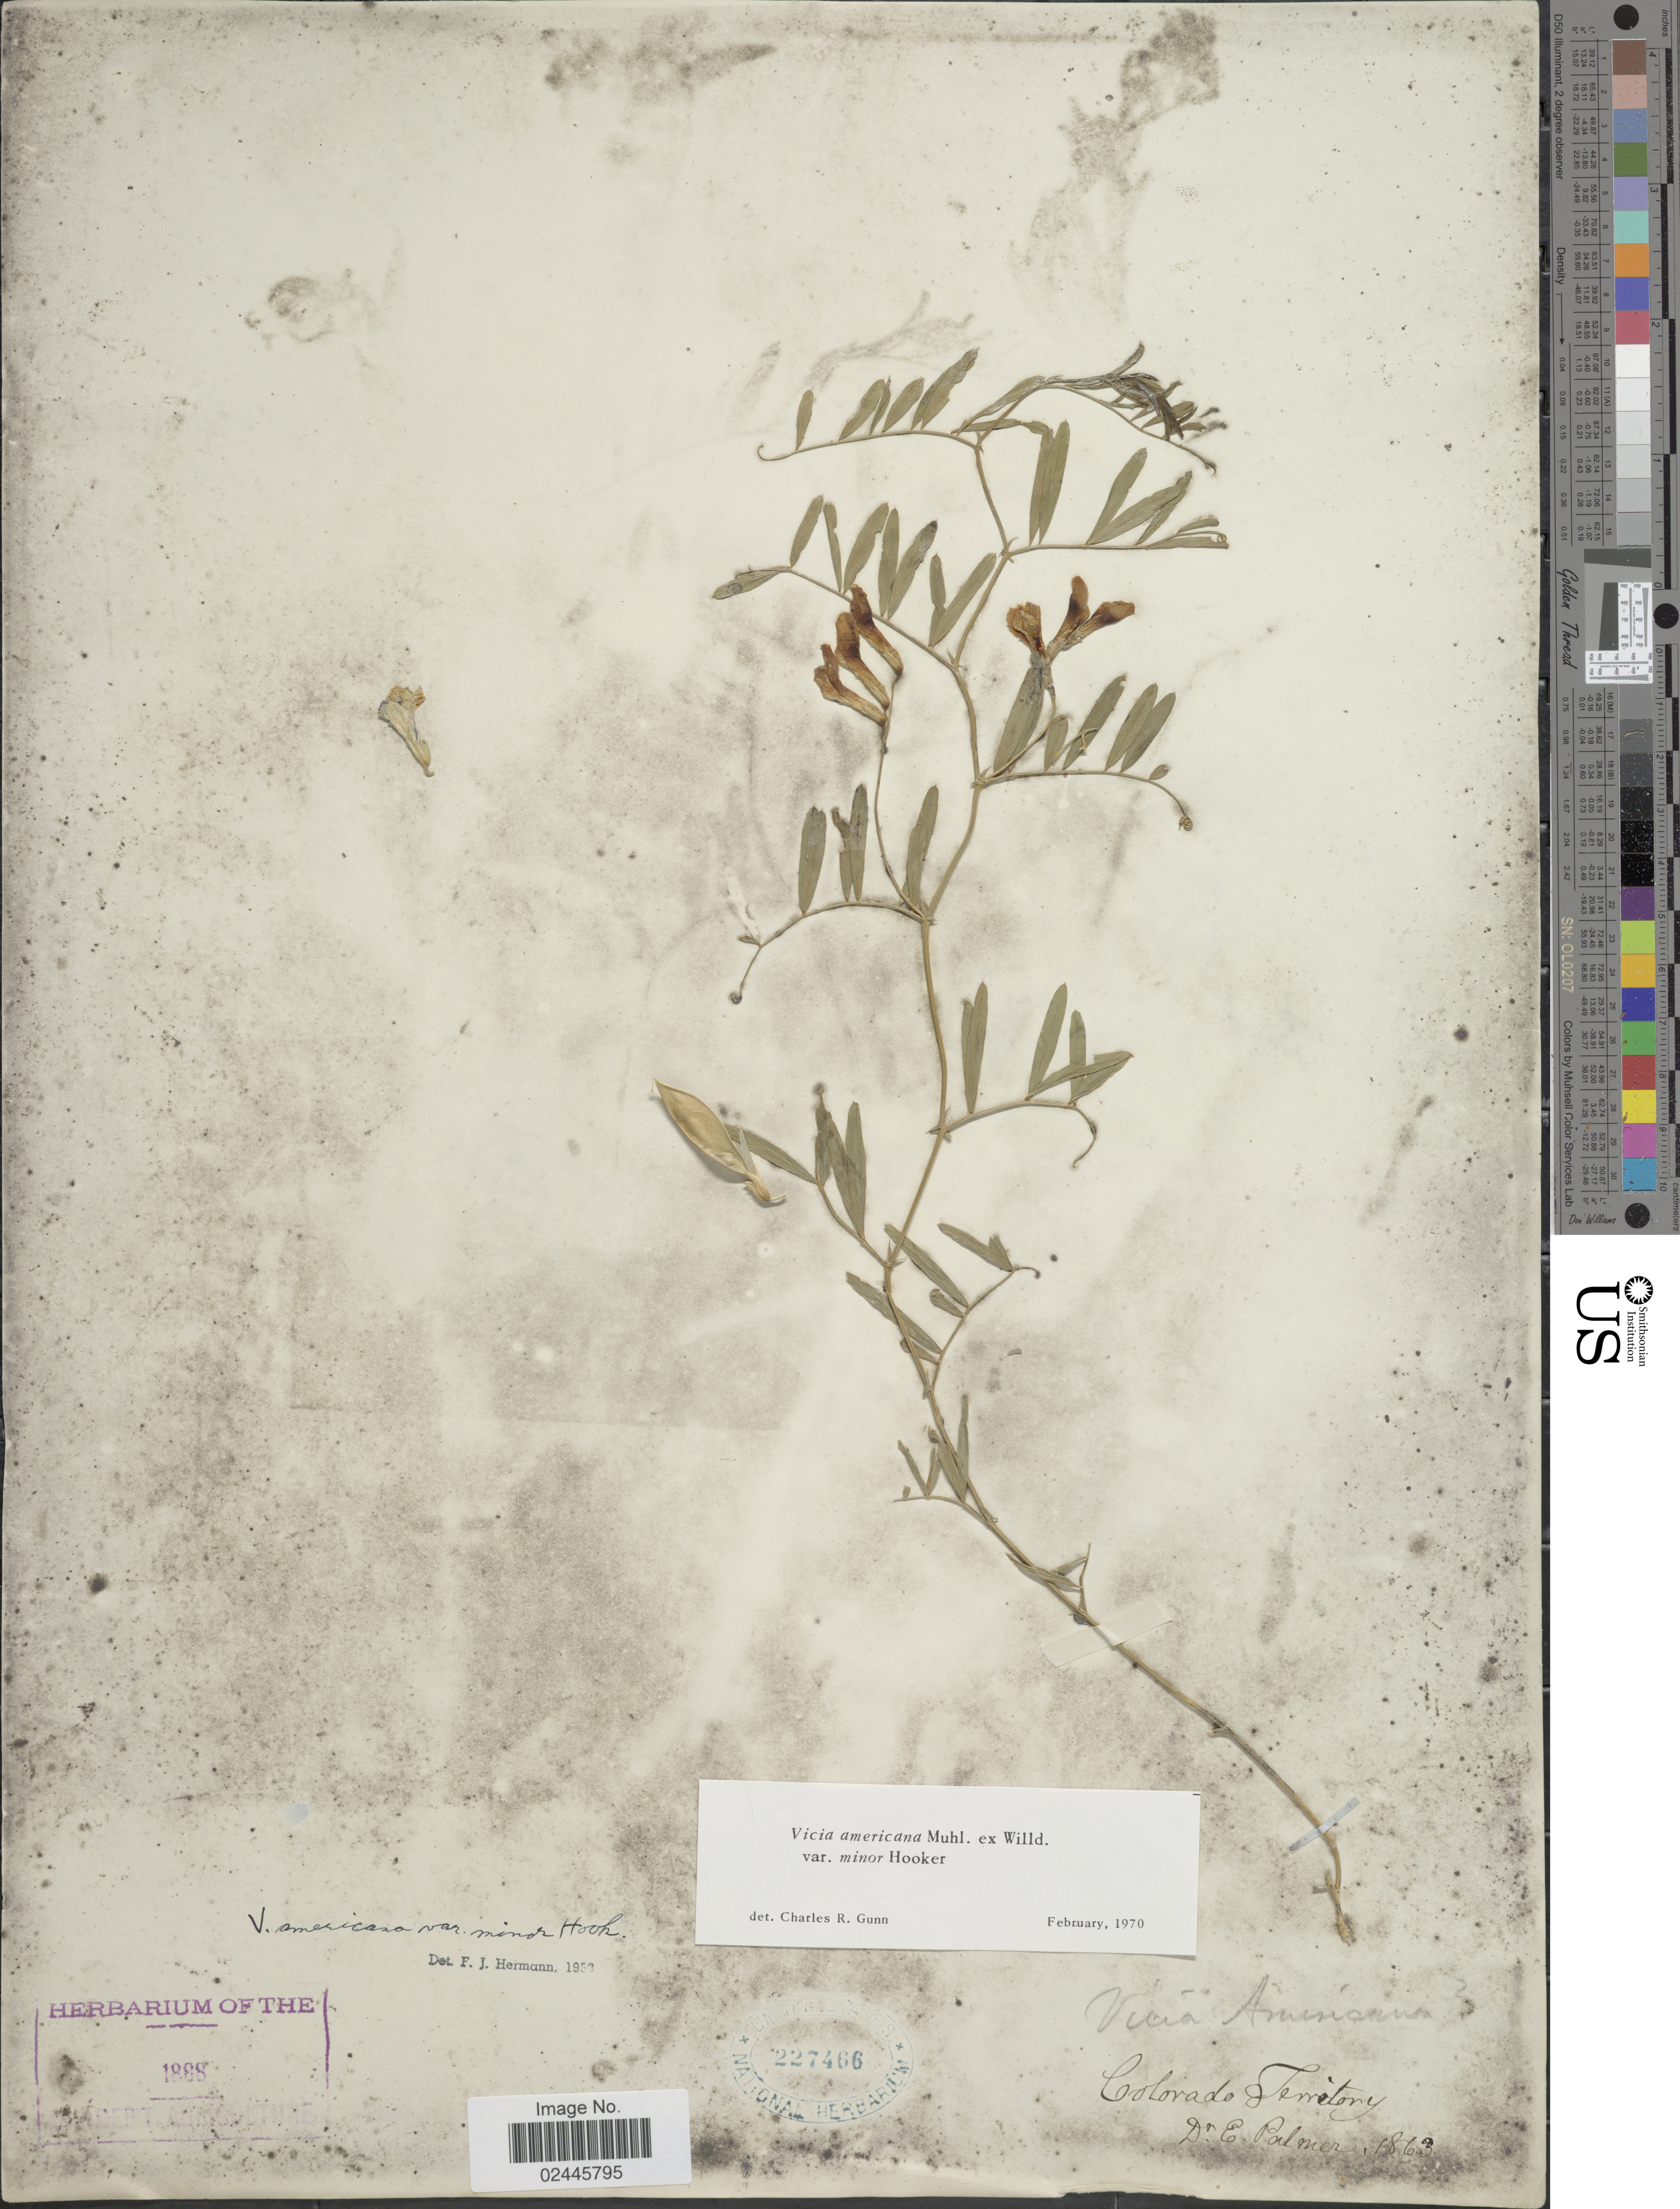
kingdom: Plantae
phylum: Tracheophyta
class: Magnoliopsida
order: Fabales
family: Fabaceae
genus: Vicia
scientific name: Vicia americana var. minor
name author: Hook.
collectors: E. Palmer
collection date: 1863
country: United States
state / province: Colorado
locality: Colorado Territory.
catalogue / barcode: US 227466